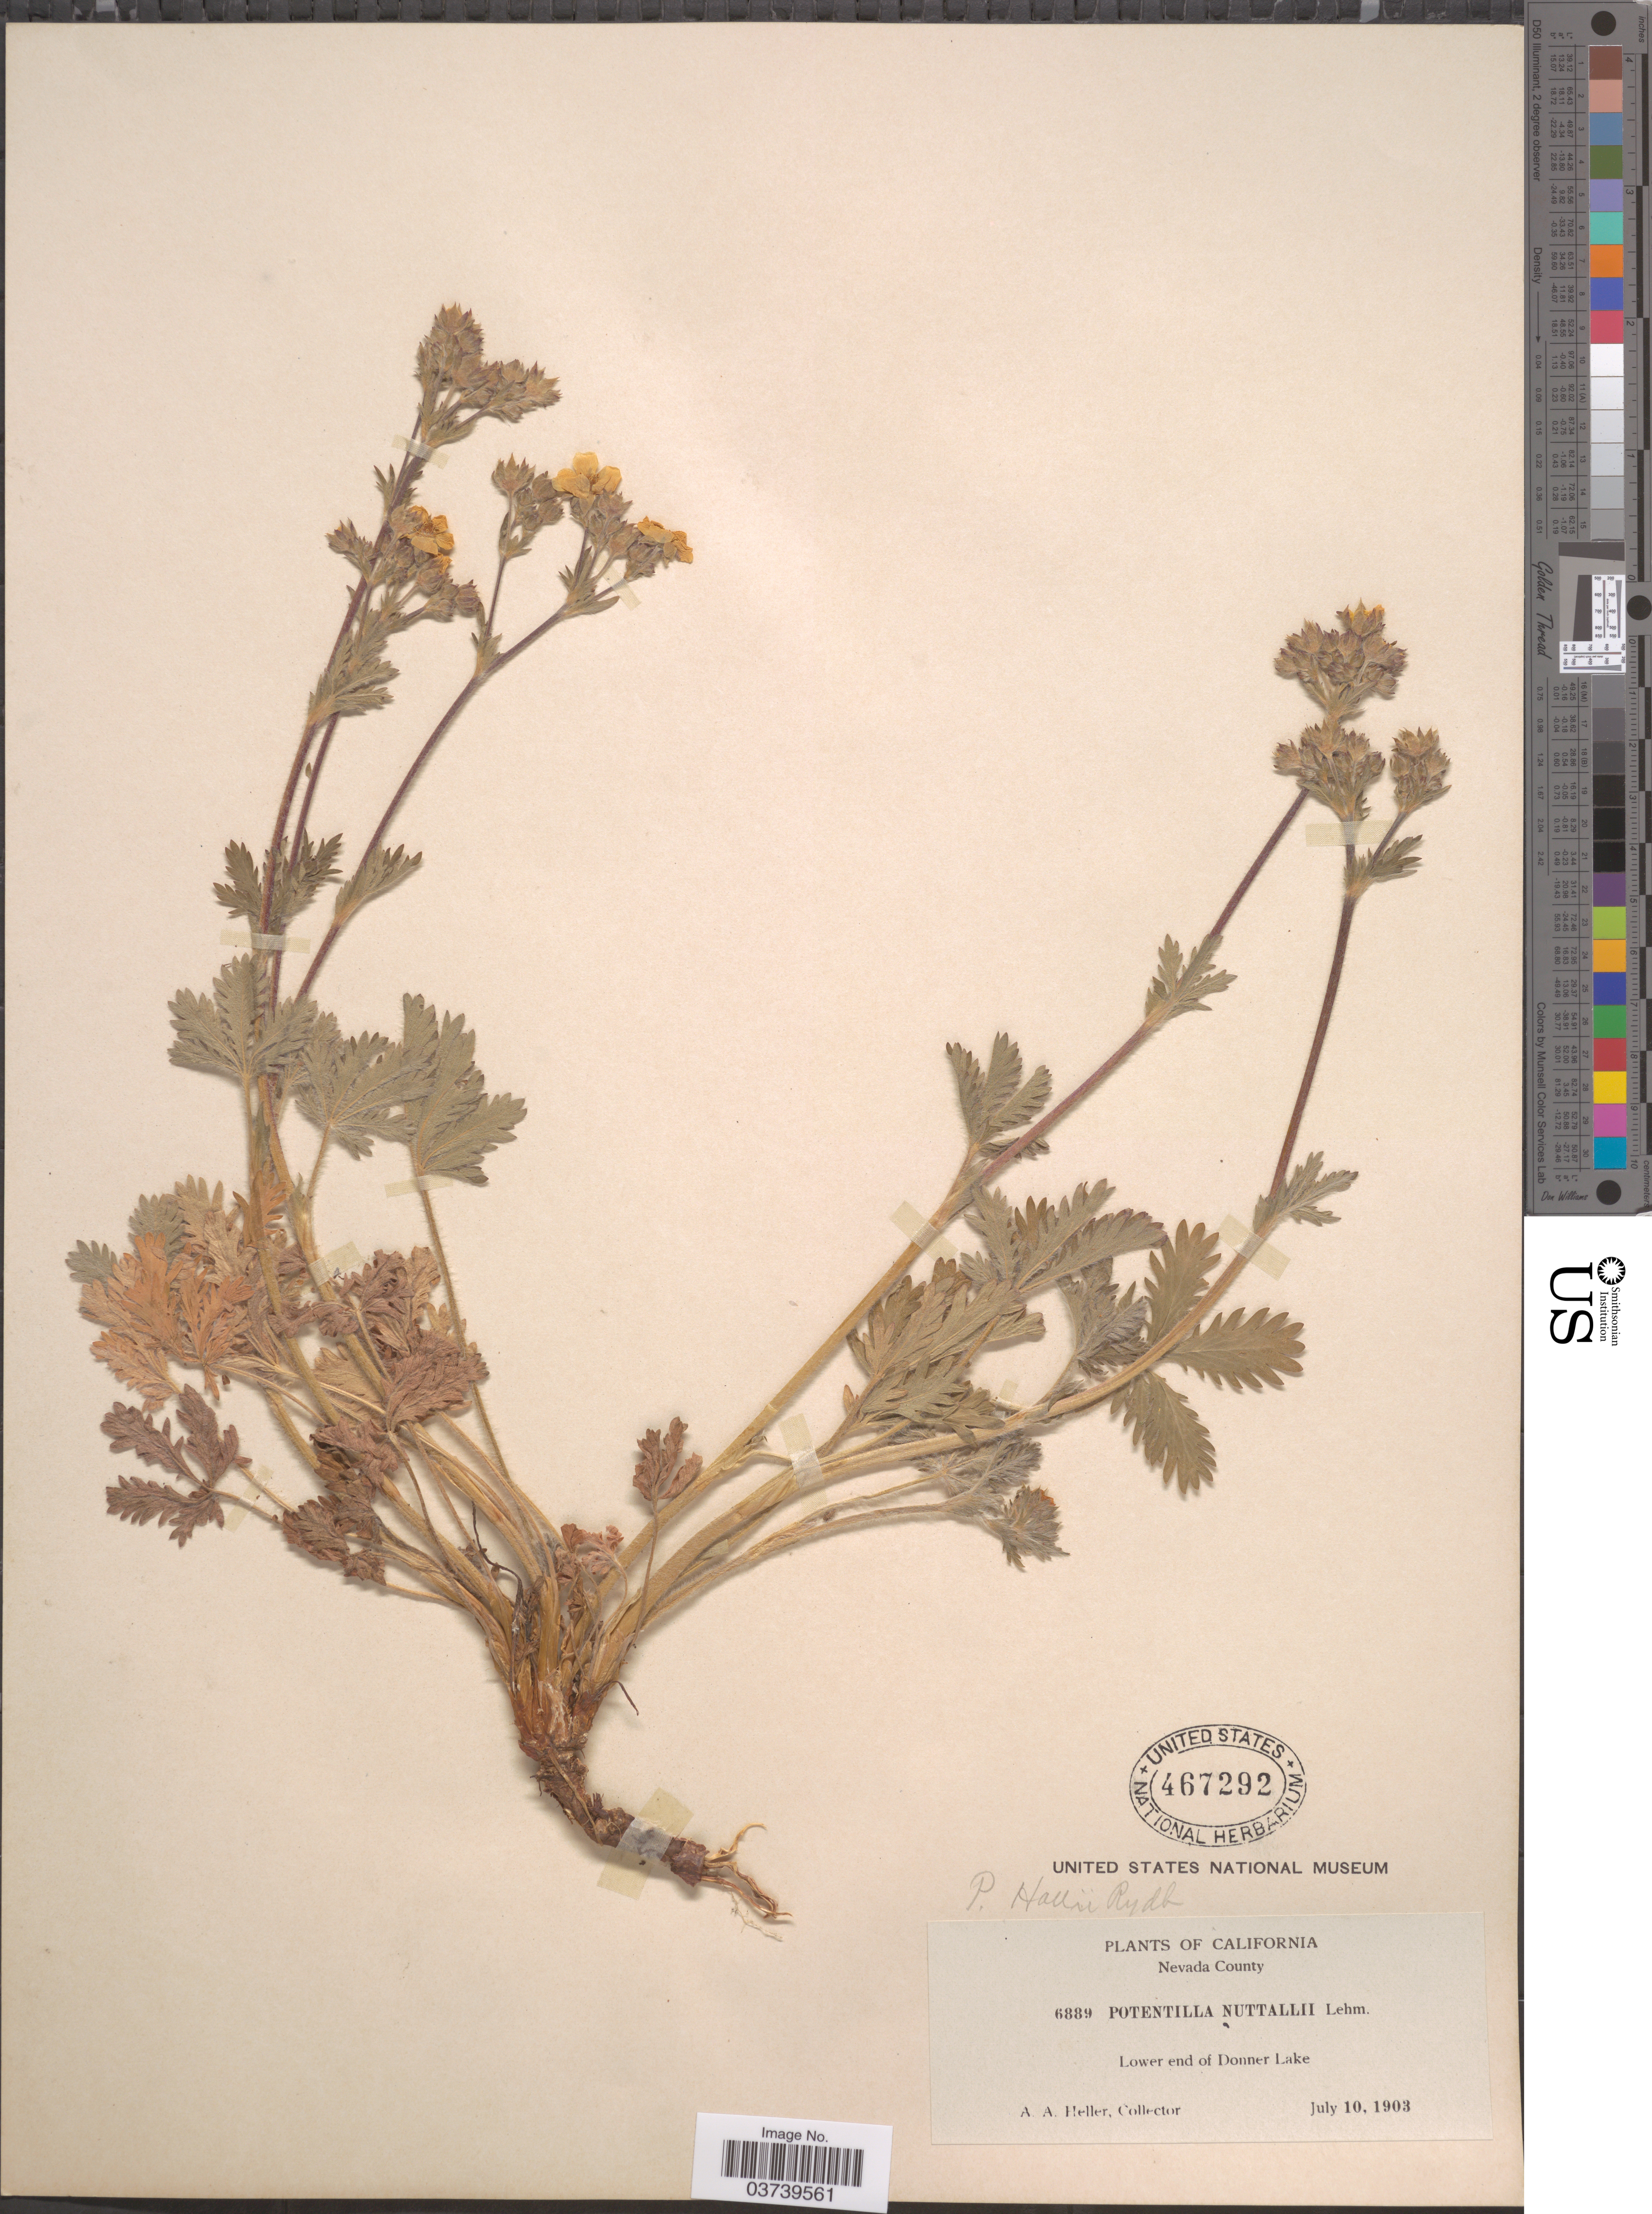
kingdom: Plantae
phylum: Tracheophyta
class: Magnoliopsida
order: Rosales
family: Rosaceae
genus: Potentilla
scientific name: Potentilla gracilis var. fastigiata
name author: (Nutt.) S. Watson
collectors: A. A. Heller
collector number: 6889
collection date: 1903-07-10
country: United States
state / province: California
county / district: Nevada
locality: Nevada County. Lower end of Donner Lake.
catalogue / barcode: US 467292